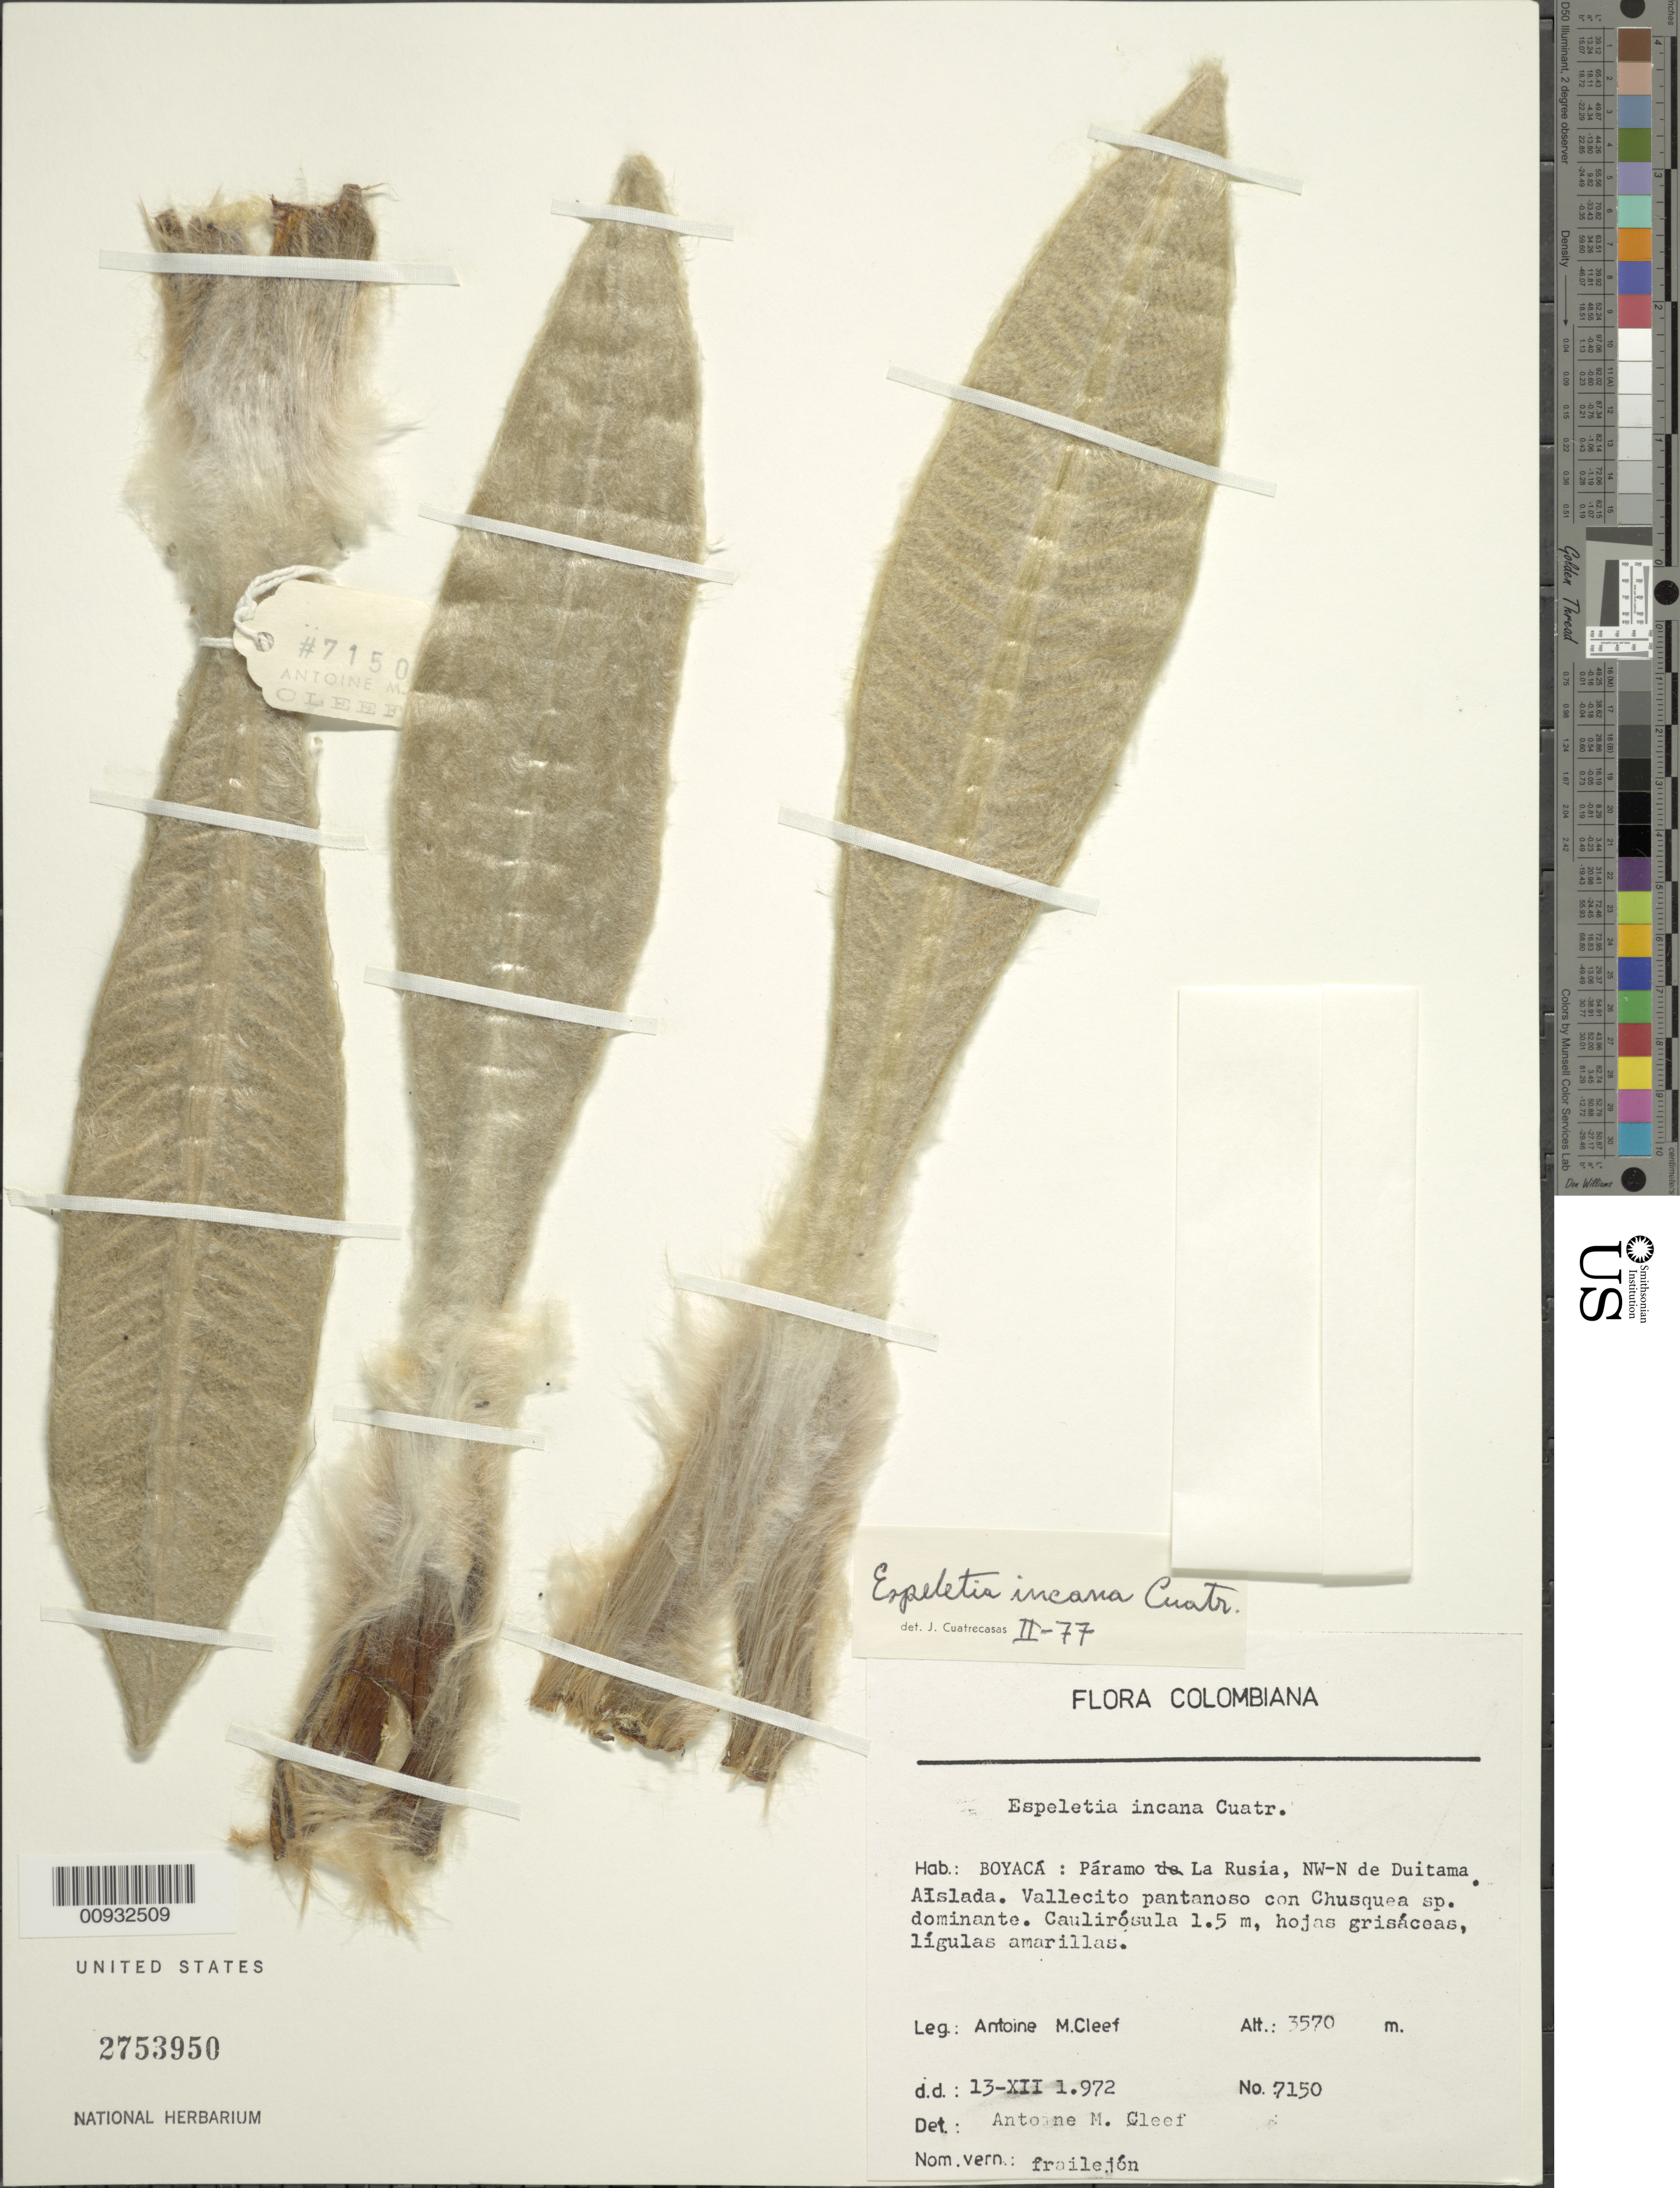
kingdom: Plantae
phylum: Tracheophyta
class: Magnoliopsida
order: Asterales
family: Asteraceae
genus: Espeletia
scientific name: Espeletia incana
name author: Cuatrec.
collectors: A. M. Cleef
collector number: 7150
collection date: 1972-12-13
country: Colombia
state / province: Boyacá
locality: P. de la Rusia. NW-N de Duitama, aislada.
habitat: Vallecito pantanoso con Chusquea sp. dominante.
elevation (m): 3570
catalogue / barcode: US 2753950